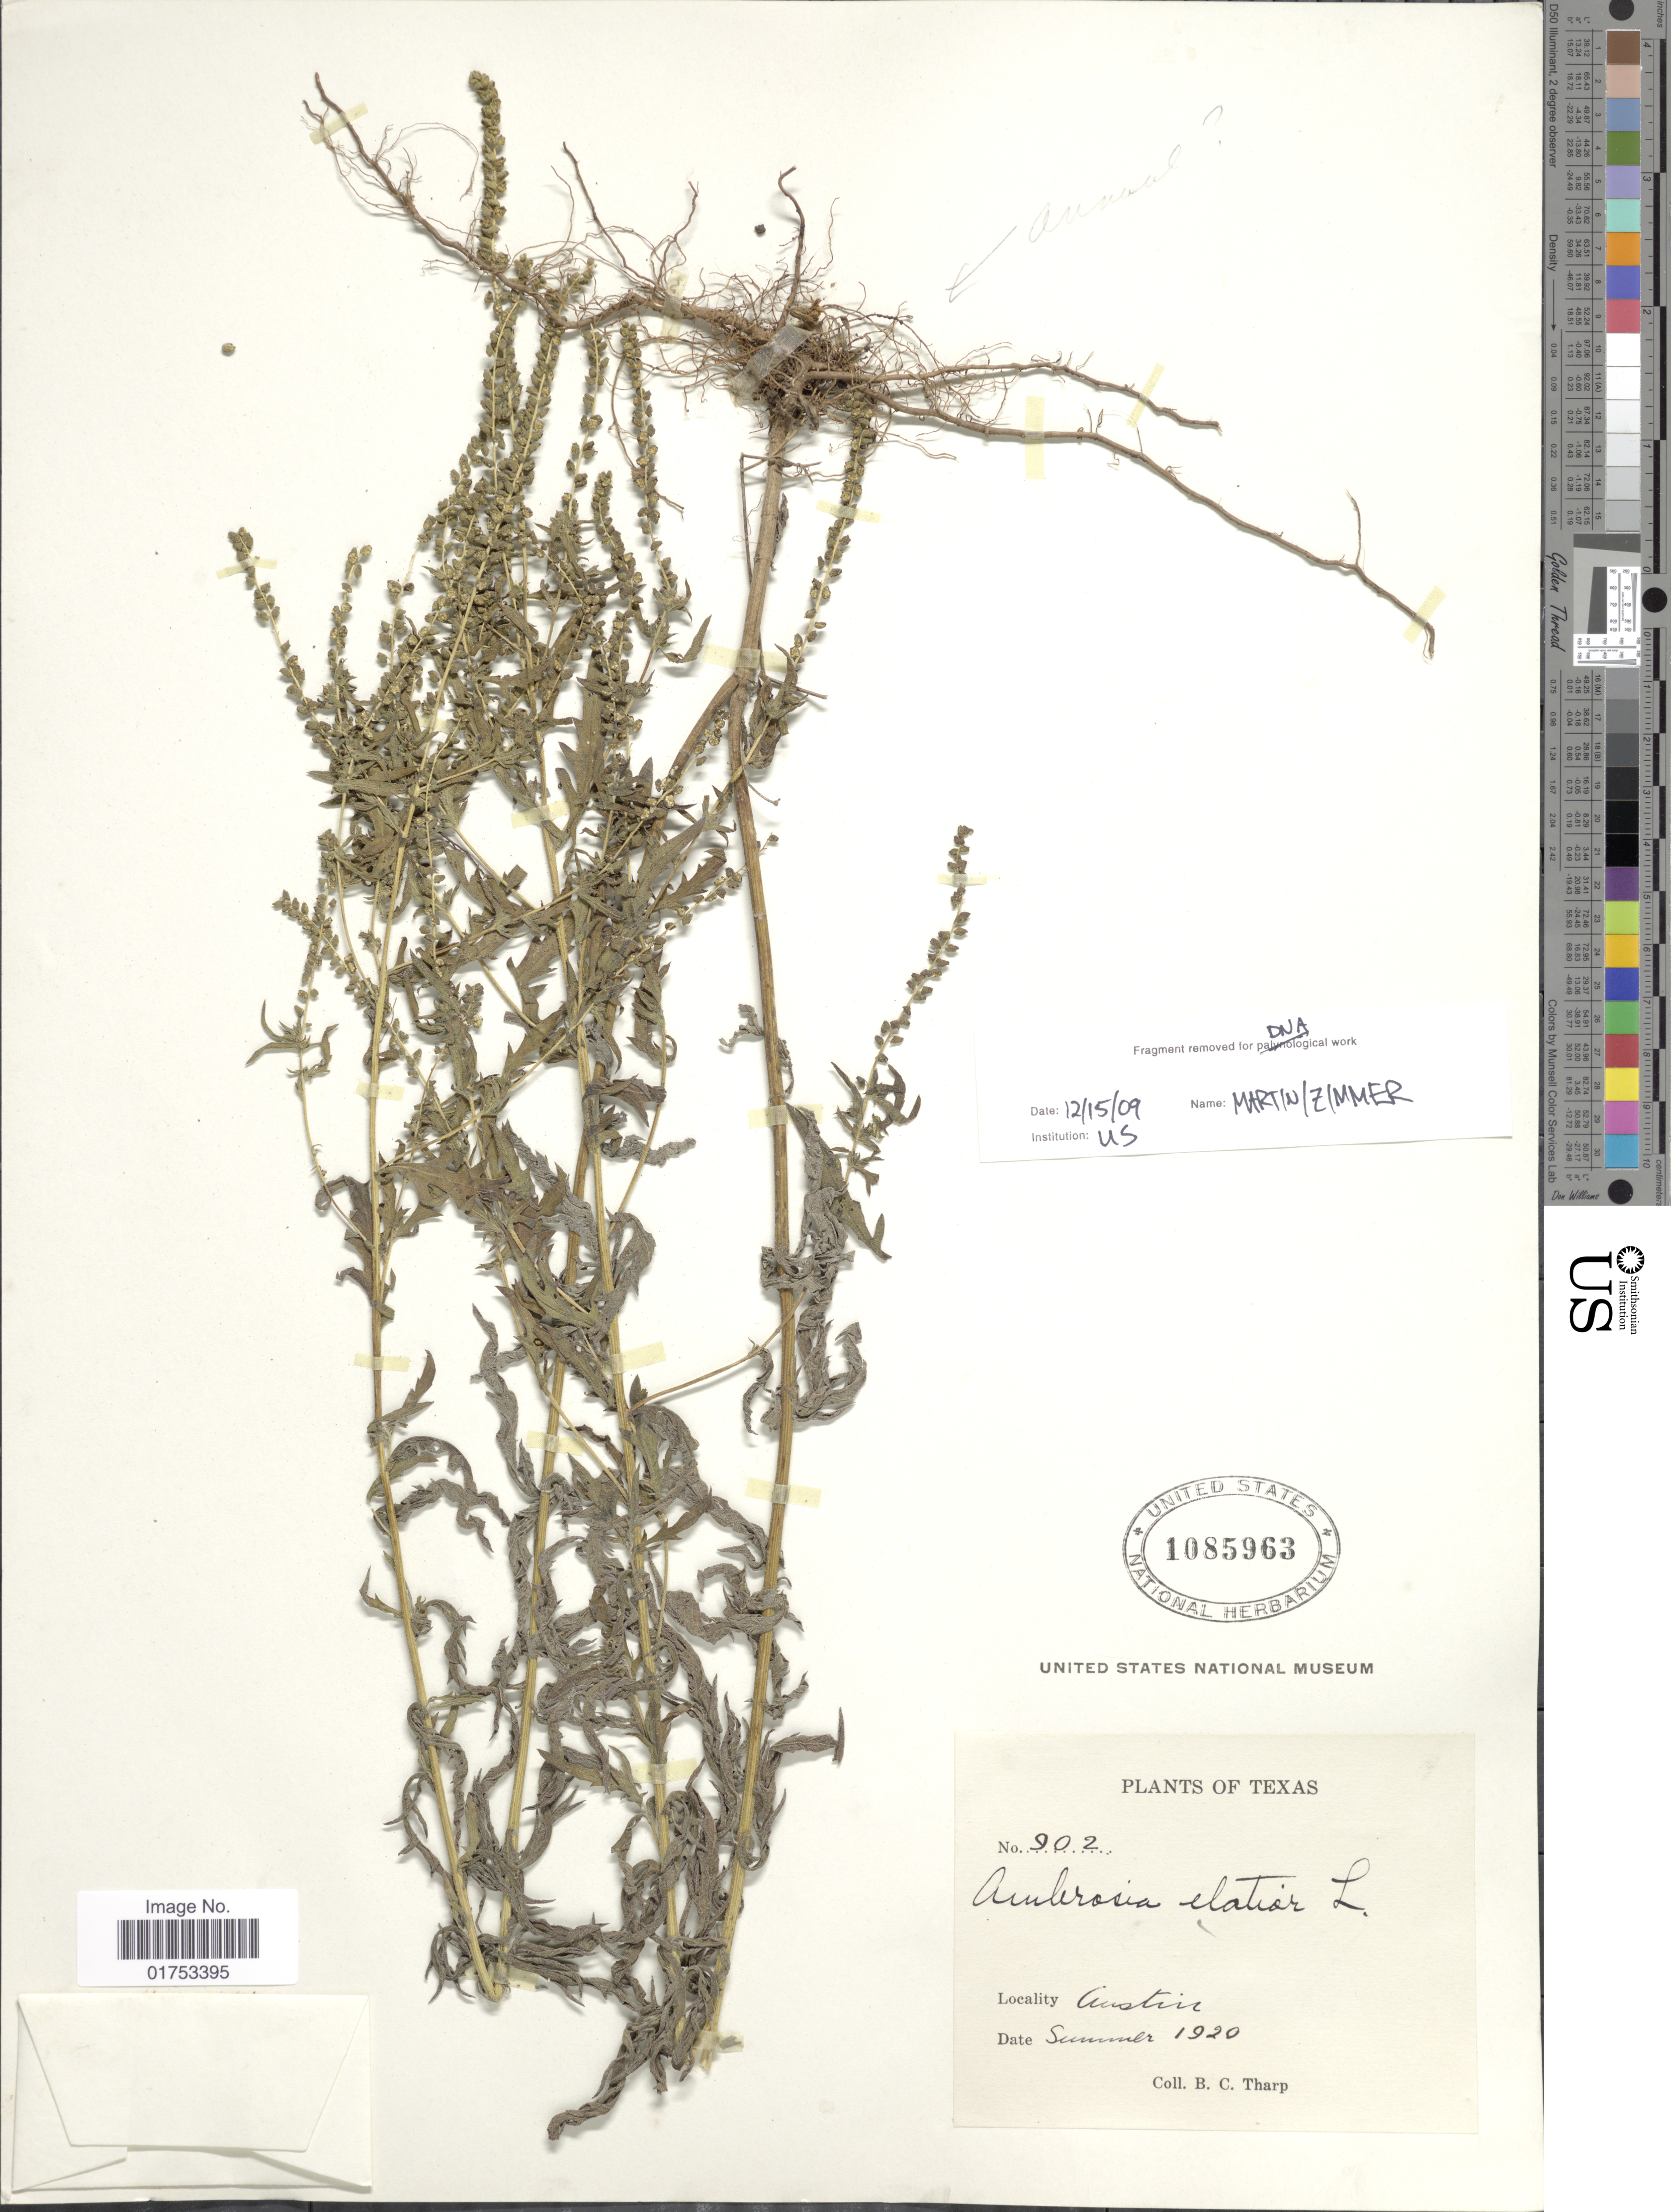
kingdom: Plantae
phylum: Tracheophyta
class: Magnoliopsida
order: Asterales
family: Asteraceae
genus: Ambrosia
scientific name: Ambrosia artemisiifolia var. elatior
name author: (L.) Descourt.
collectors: B. C. Tharp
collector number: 902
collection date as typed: summer 1920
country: United States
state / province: Texas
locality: Austin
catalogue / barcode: US 1085963